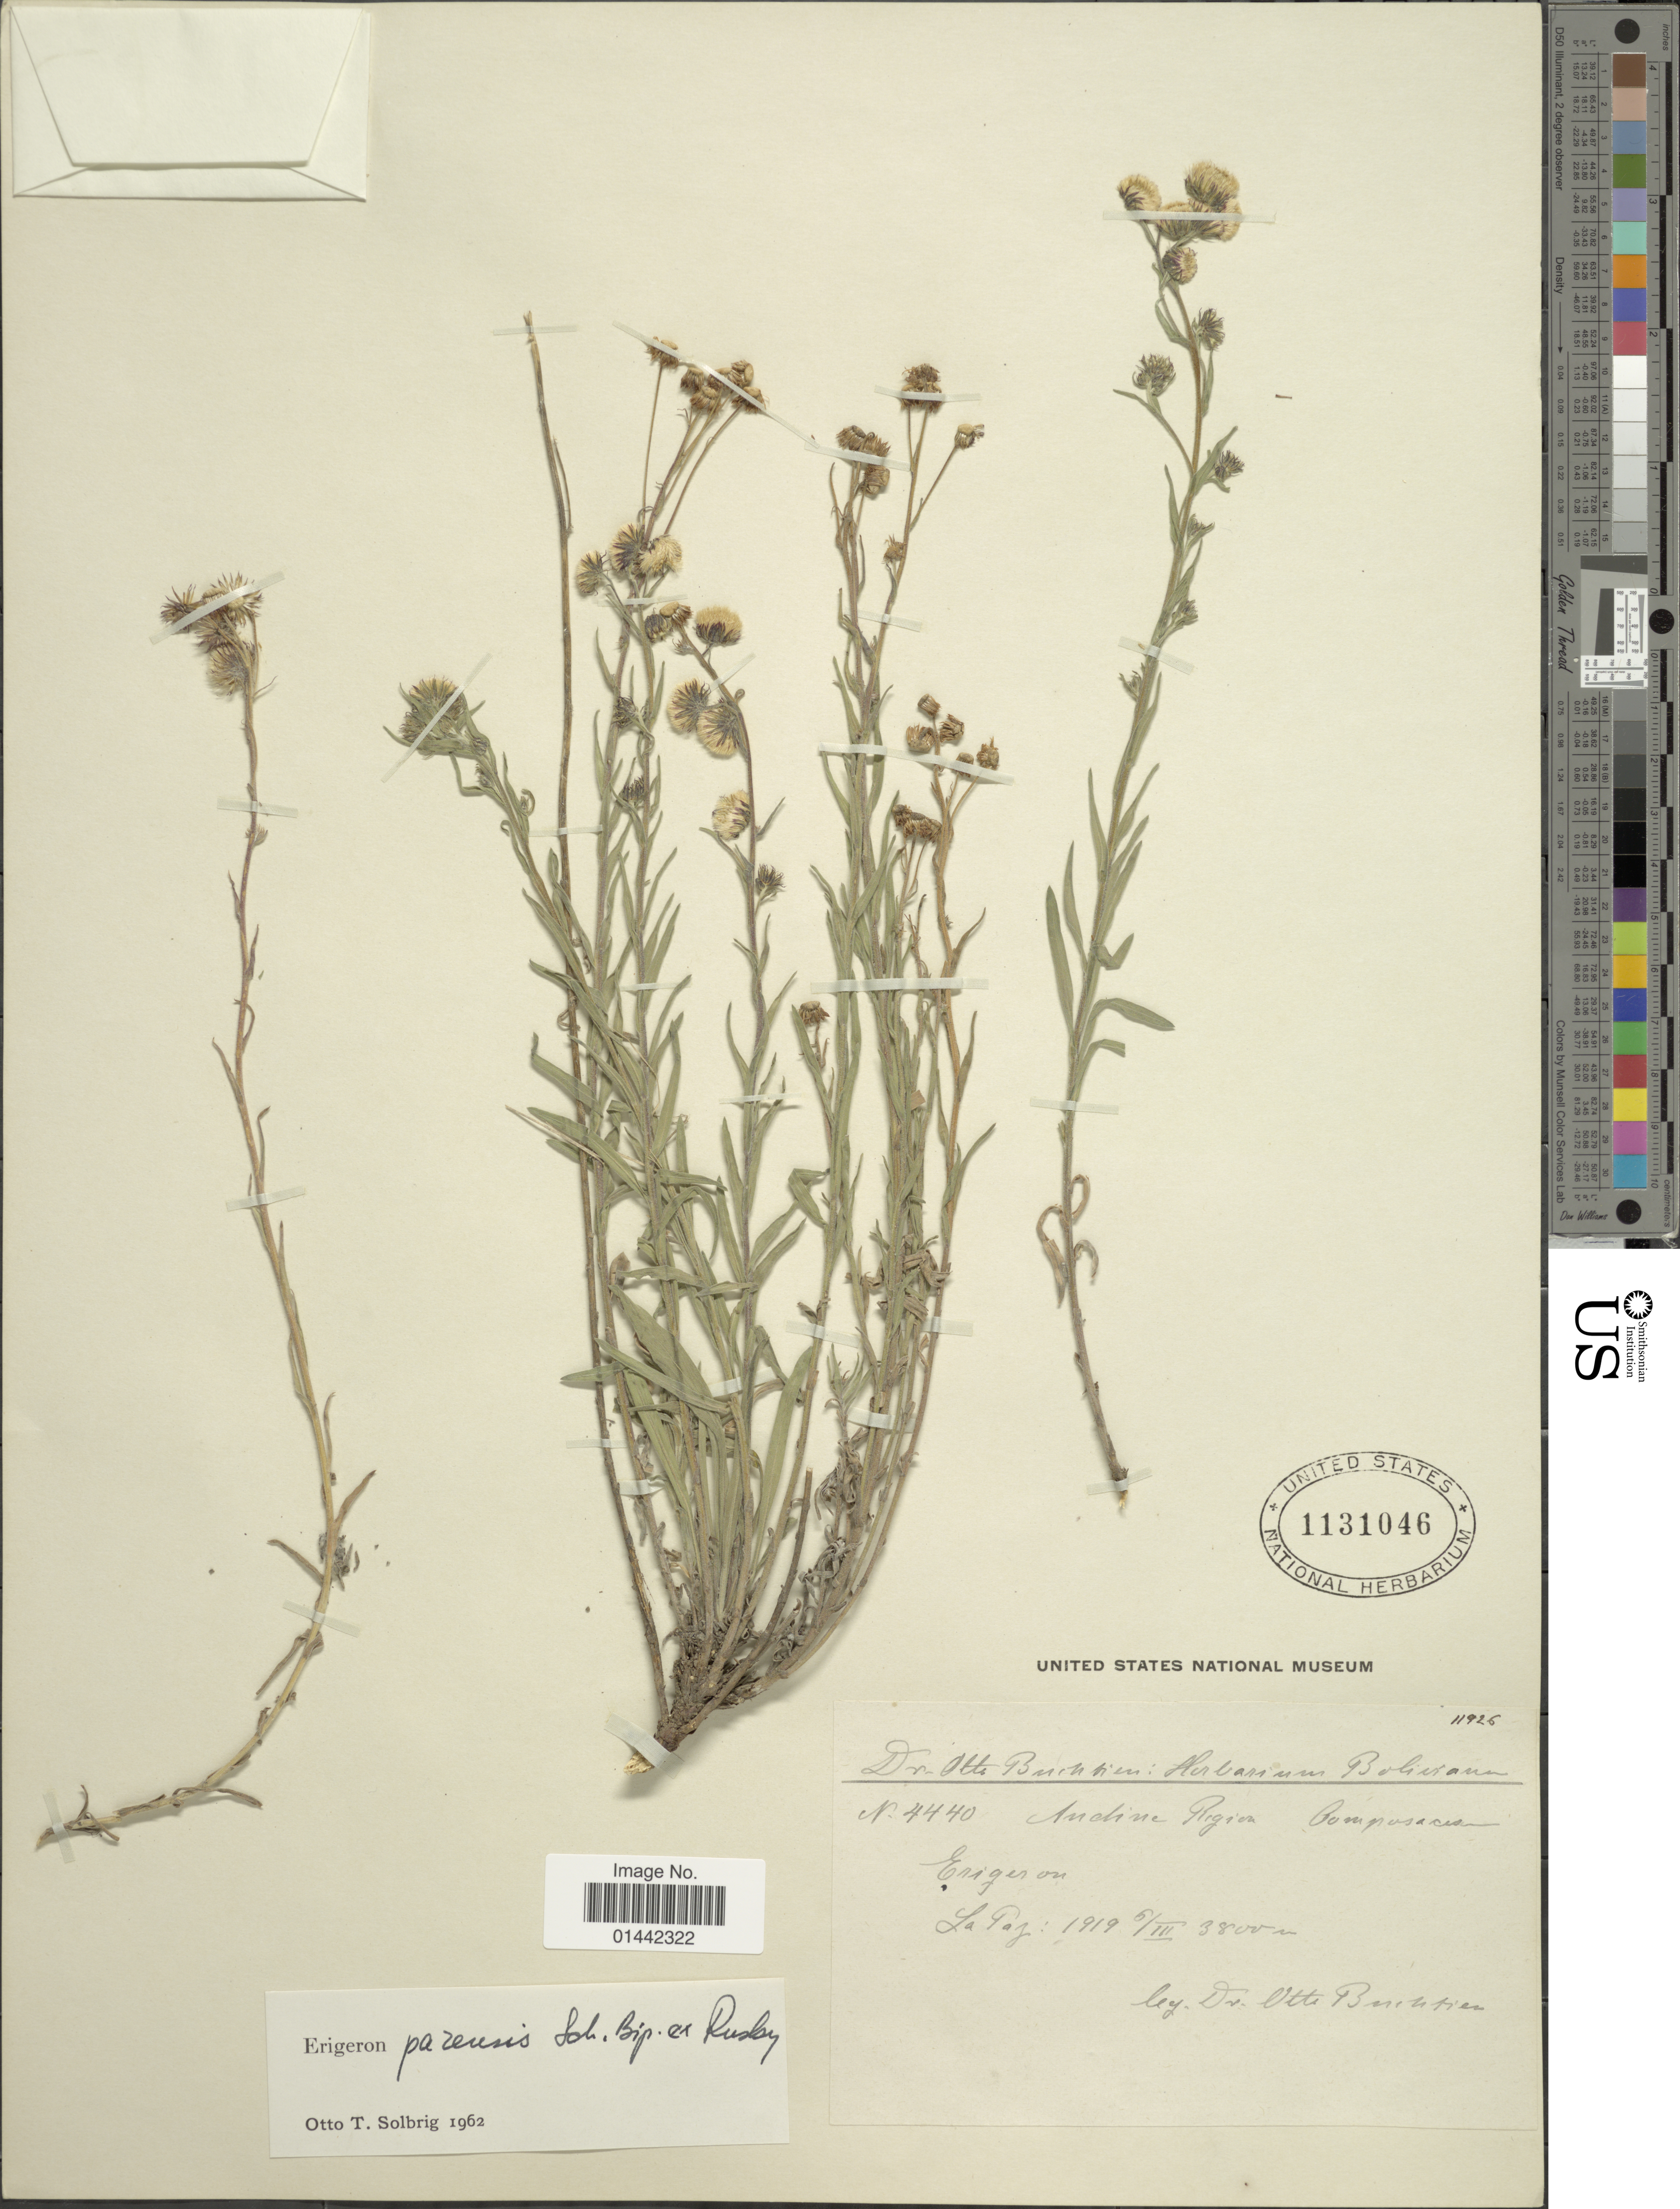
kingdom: Plantae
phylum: Tracheophyta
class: Magnoliopsida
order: Asterales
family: Asteraceae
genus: Erigeron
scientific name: Erigeron pazensis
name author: Sch. Bip. ex Rusby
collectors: O. Buchtien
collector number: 4440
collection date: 1919-03-05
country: Bolivia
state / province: La Paz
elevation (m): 3800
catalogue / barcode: US 1131046